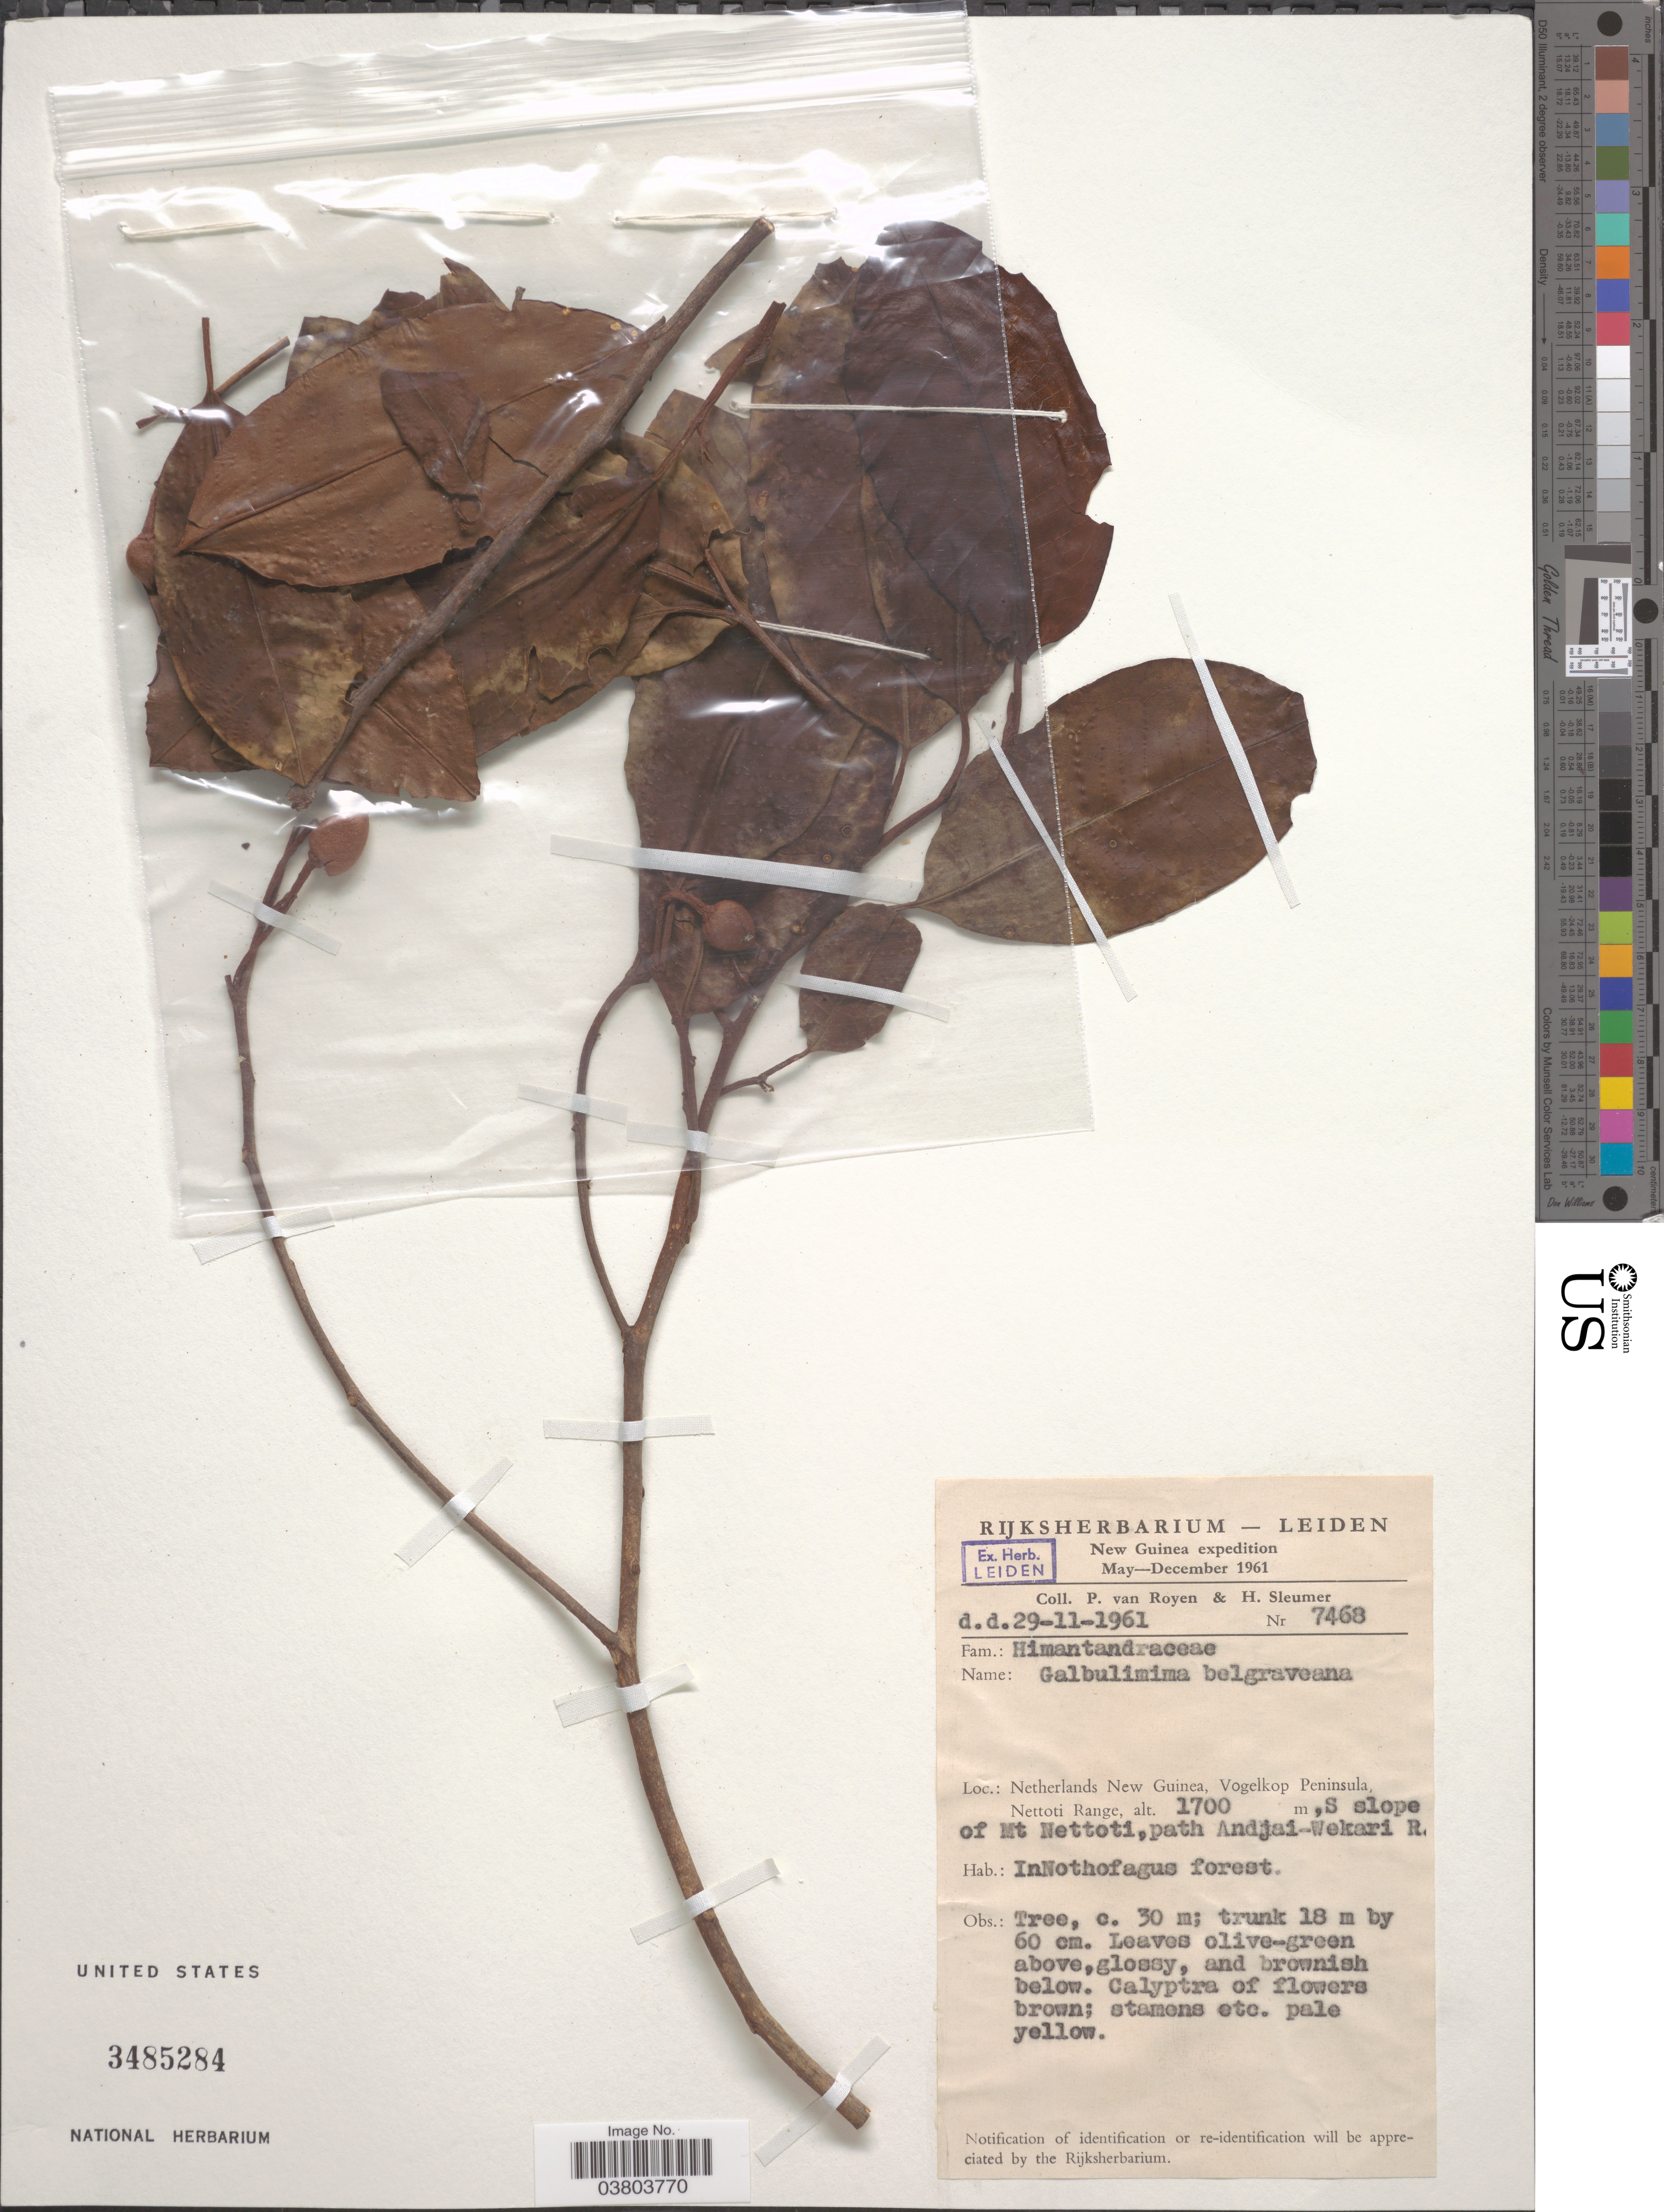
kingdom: Plantae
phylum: Tracheophyta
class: Magnoliopsida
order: Magnoliales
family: Himantandraceae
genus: Galbulimima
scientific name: Galbulimima belgraveana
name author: (F. Muell.) Sprague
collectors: P. van Royen & H. O. Sleumer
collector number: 7468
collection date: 1961-11-29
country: Indonesia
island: New Guinea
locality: New Guinea. Netherlands New Guinea, Vogelkop Peninsula, Nettoti Range, S slope of Mt Nettoti, path Andjai-Wekari R.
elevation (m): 1700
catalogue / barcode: US 3485284